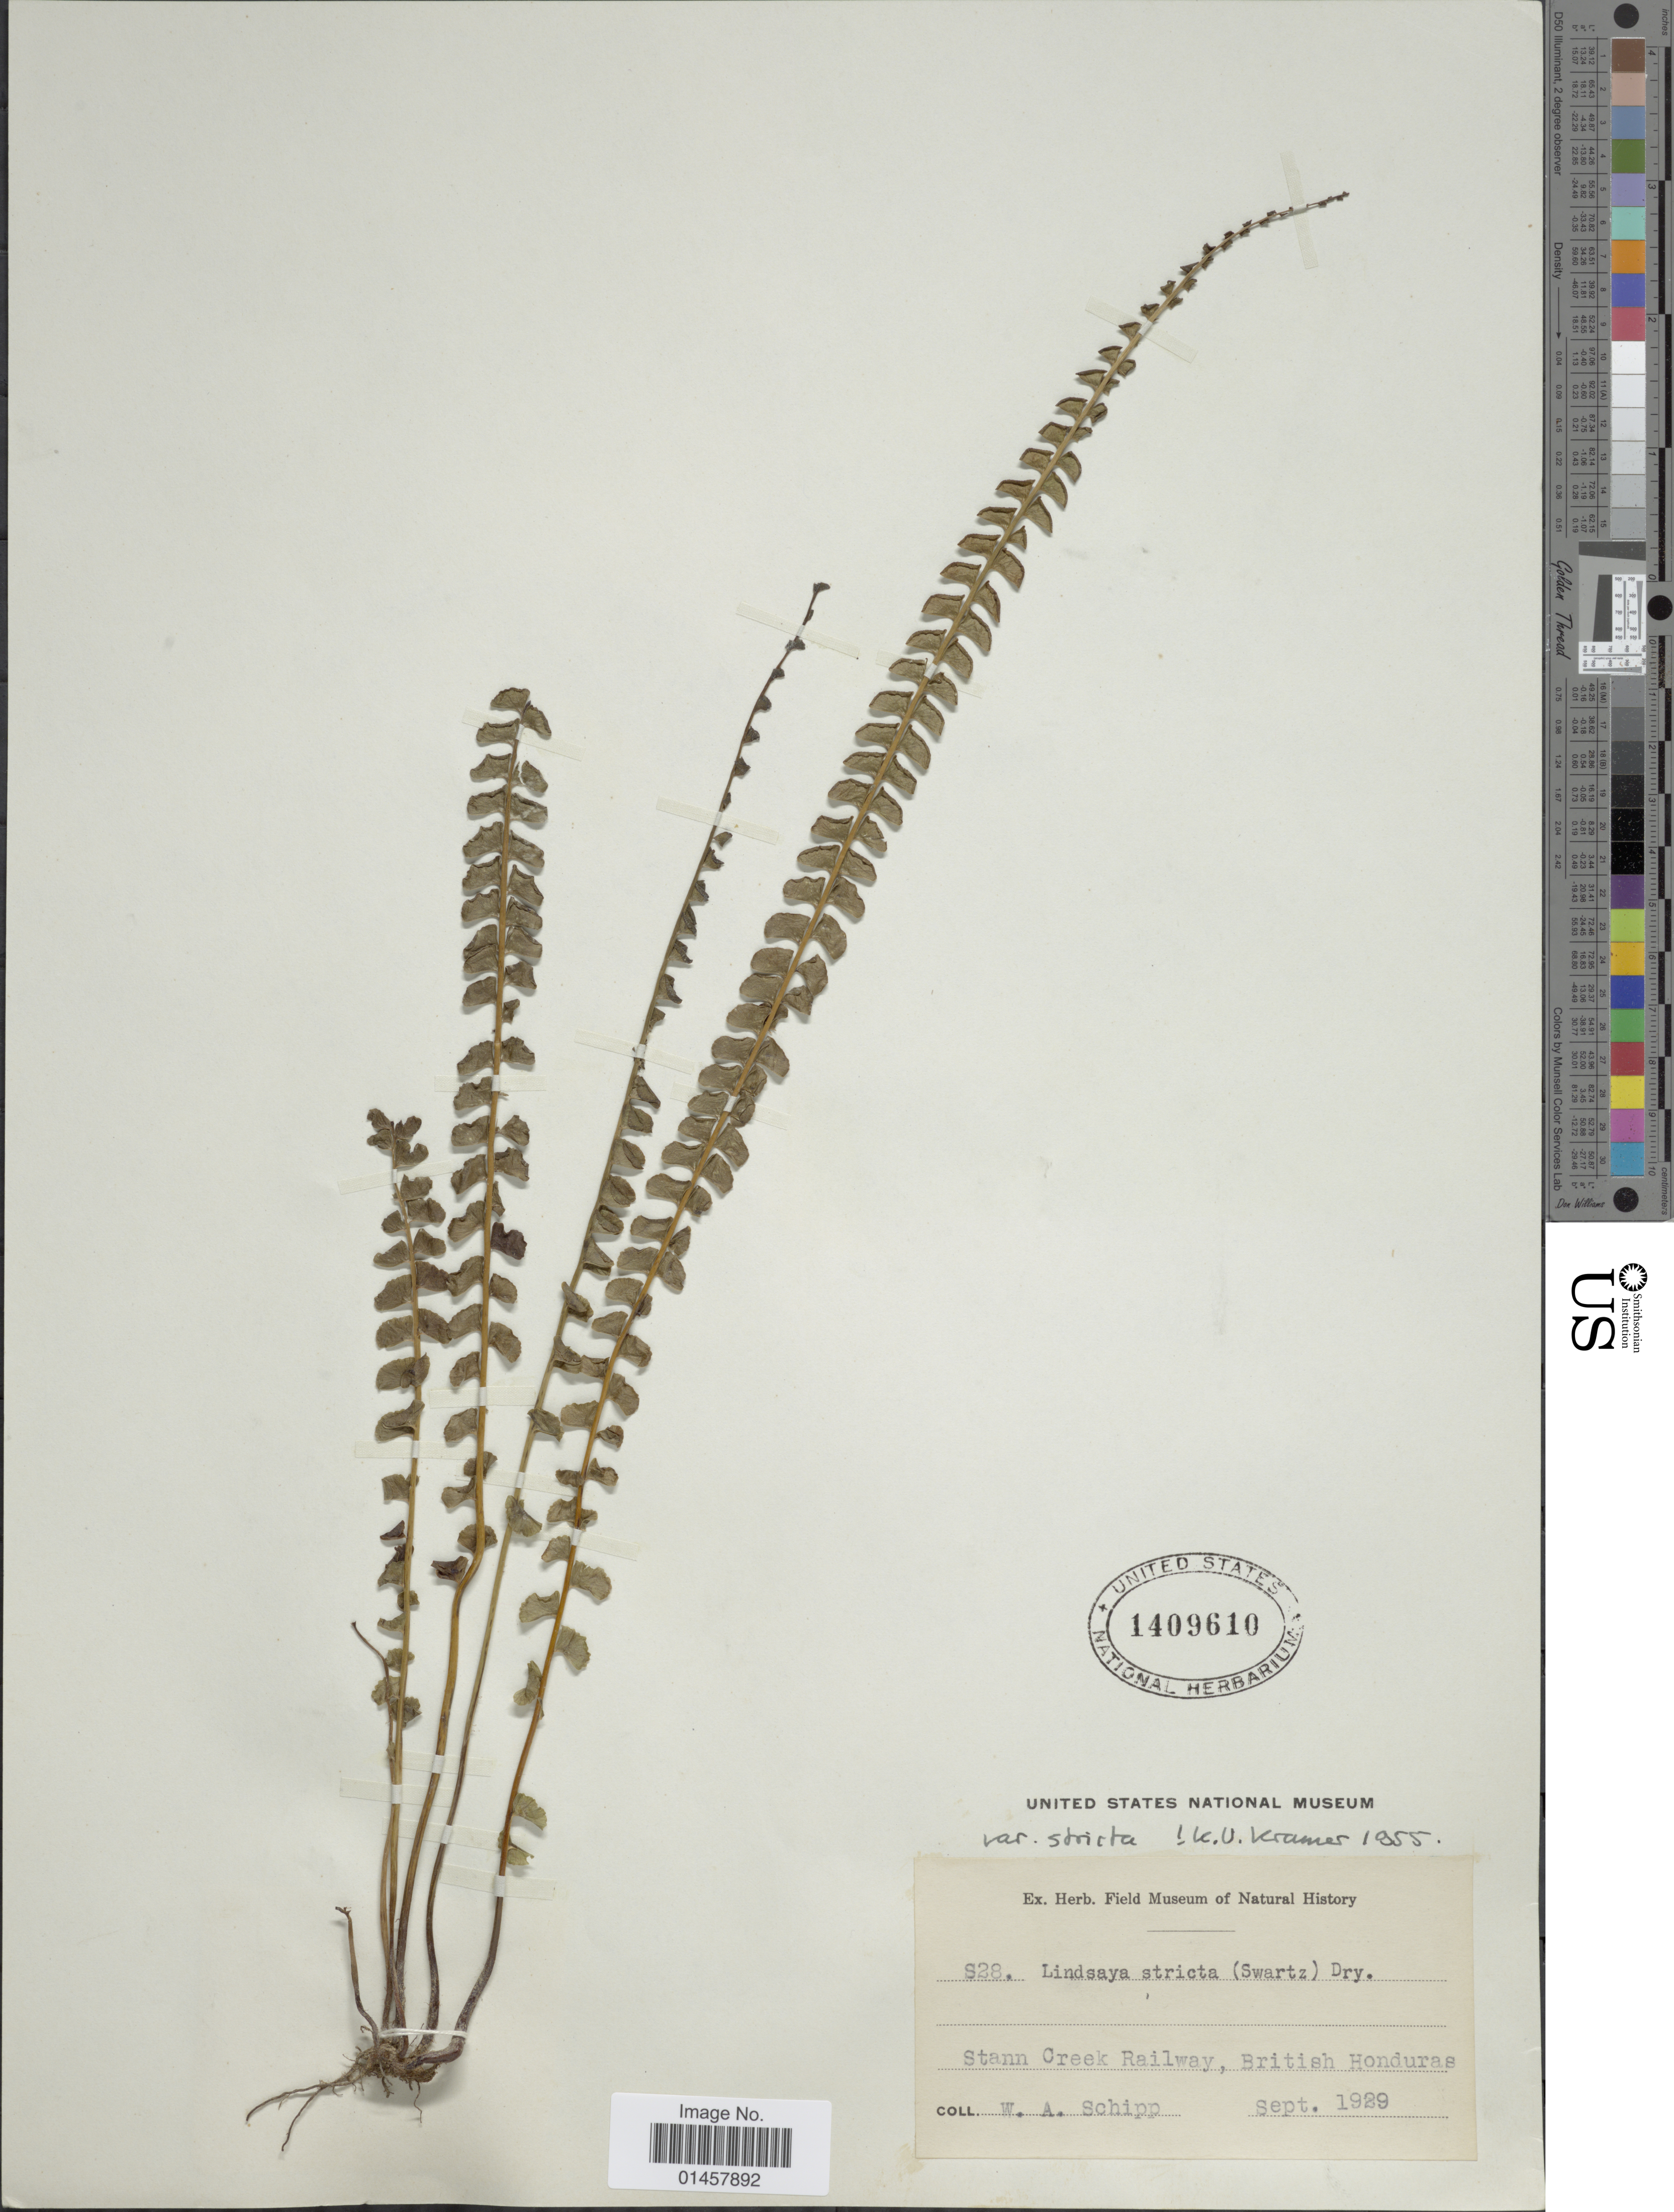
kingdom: Plantae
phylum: Tracheophyta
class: Polypodiopsida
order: Polypodiales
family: Lindsaeaceae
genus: Lindsaea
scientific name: Lindsaea stricta f. stricta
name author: (Sw.) Dryand.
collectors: W. Schipp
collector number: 628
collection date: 1929-09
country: Belize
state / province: Stann Creek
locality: Stann Creek Railway, British Honduras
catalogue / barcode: US 1409610